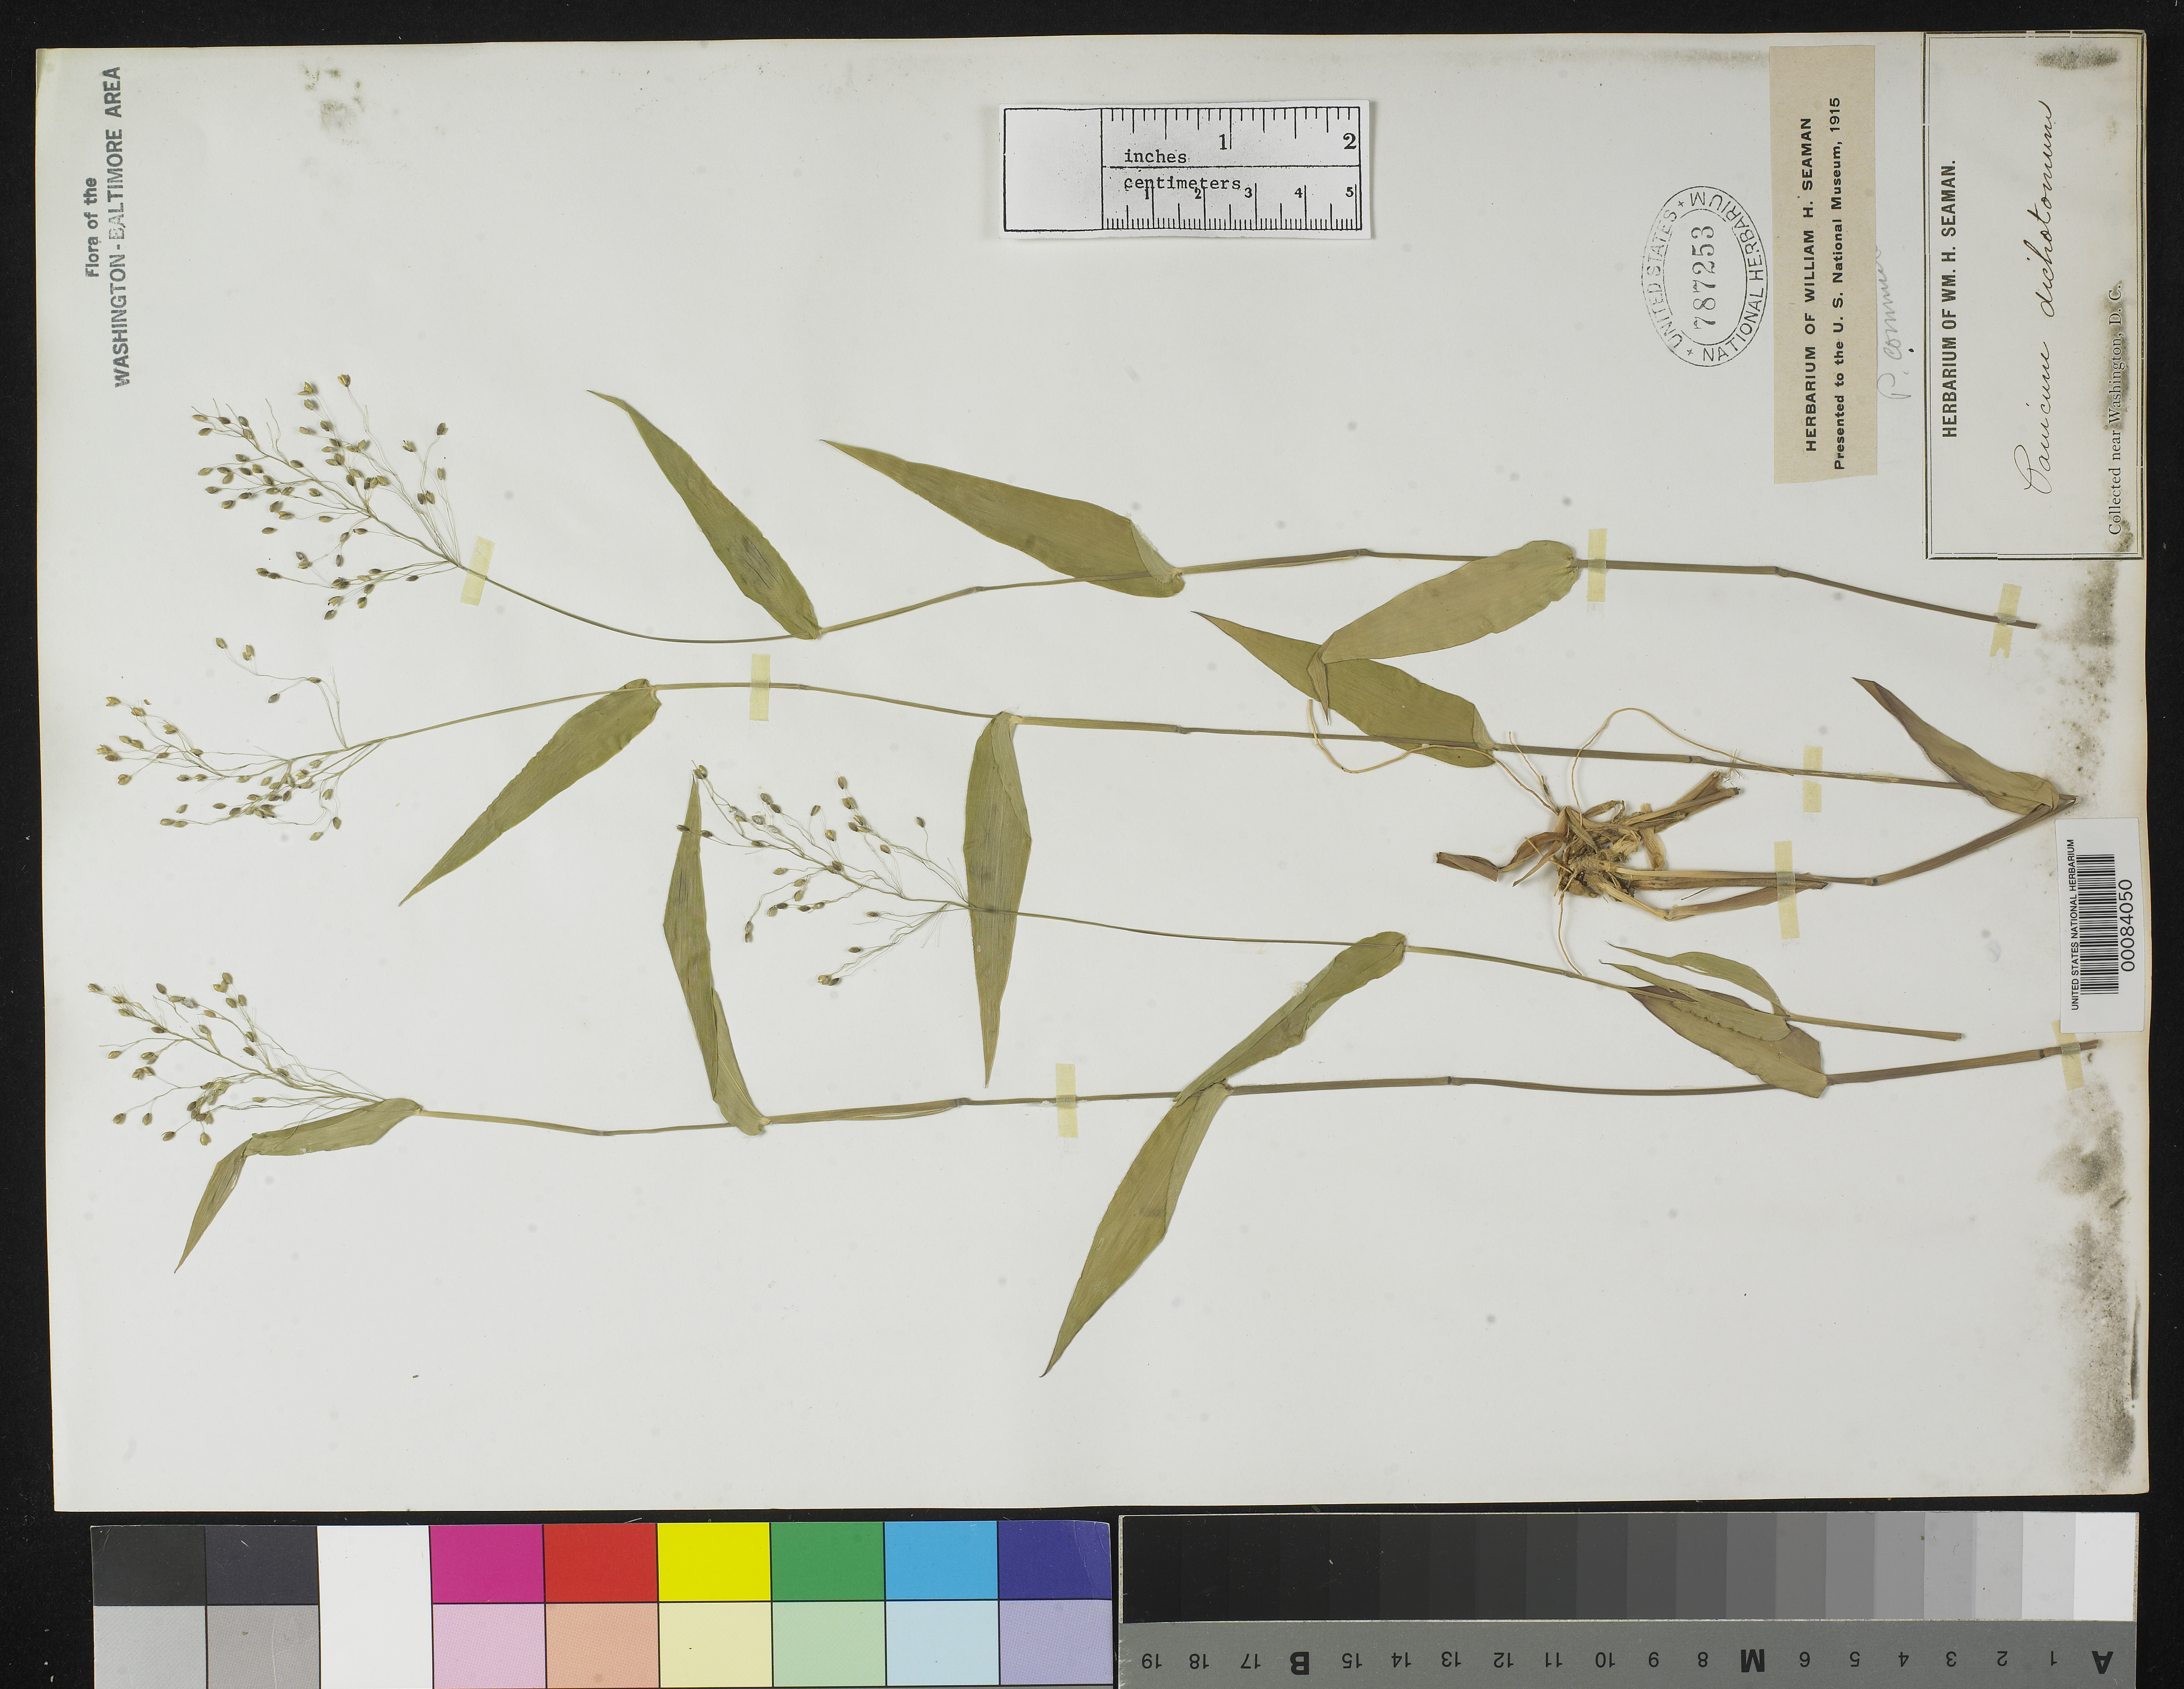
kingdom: Plantae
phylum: Tracheophyta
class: Liliopsida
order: Poales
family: Poaceae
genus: Dichanthelium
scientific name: Dichanthelium commutatum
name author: (Schult.) Gould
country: United States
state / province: District of Columbia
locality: Near Washington, DC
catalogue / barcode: US 787253